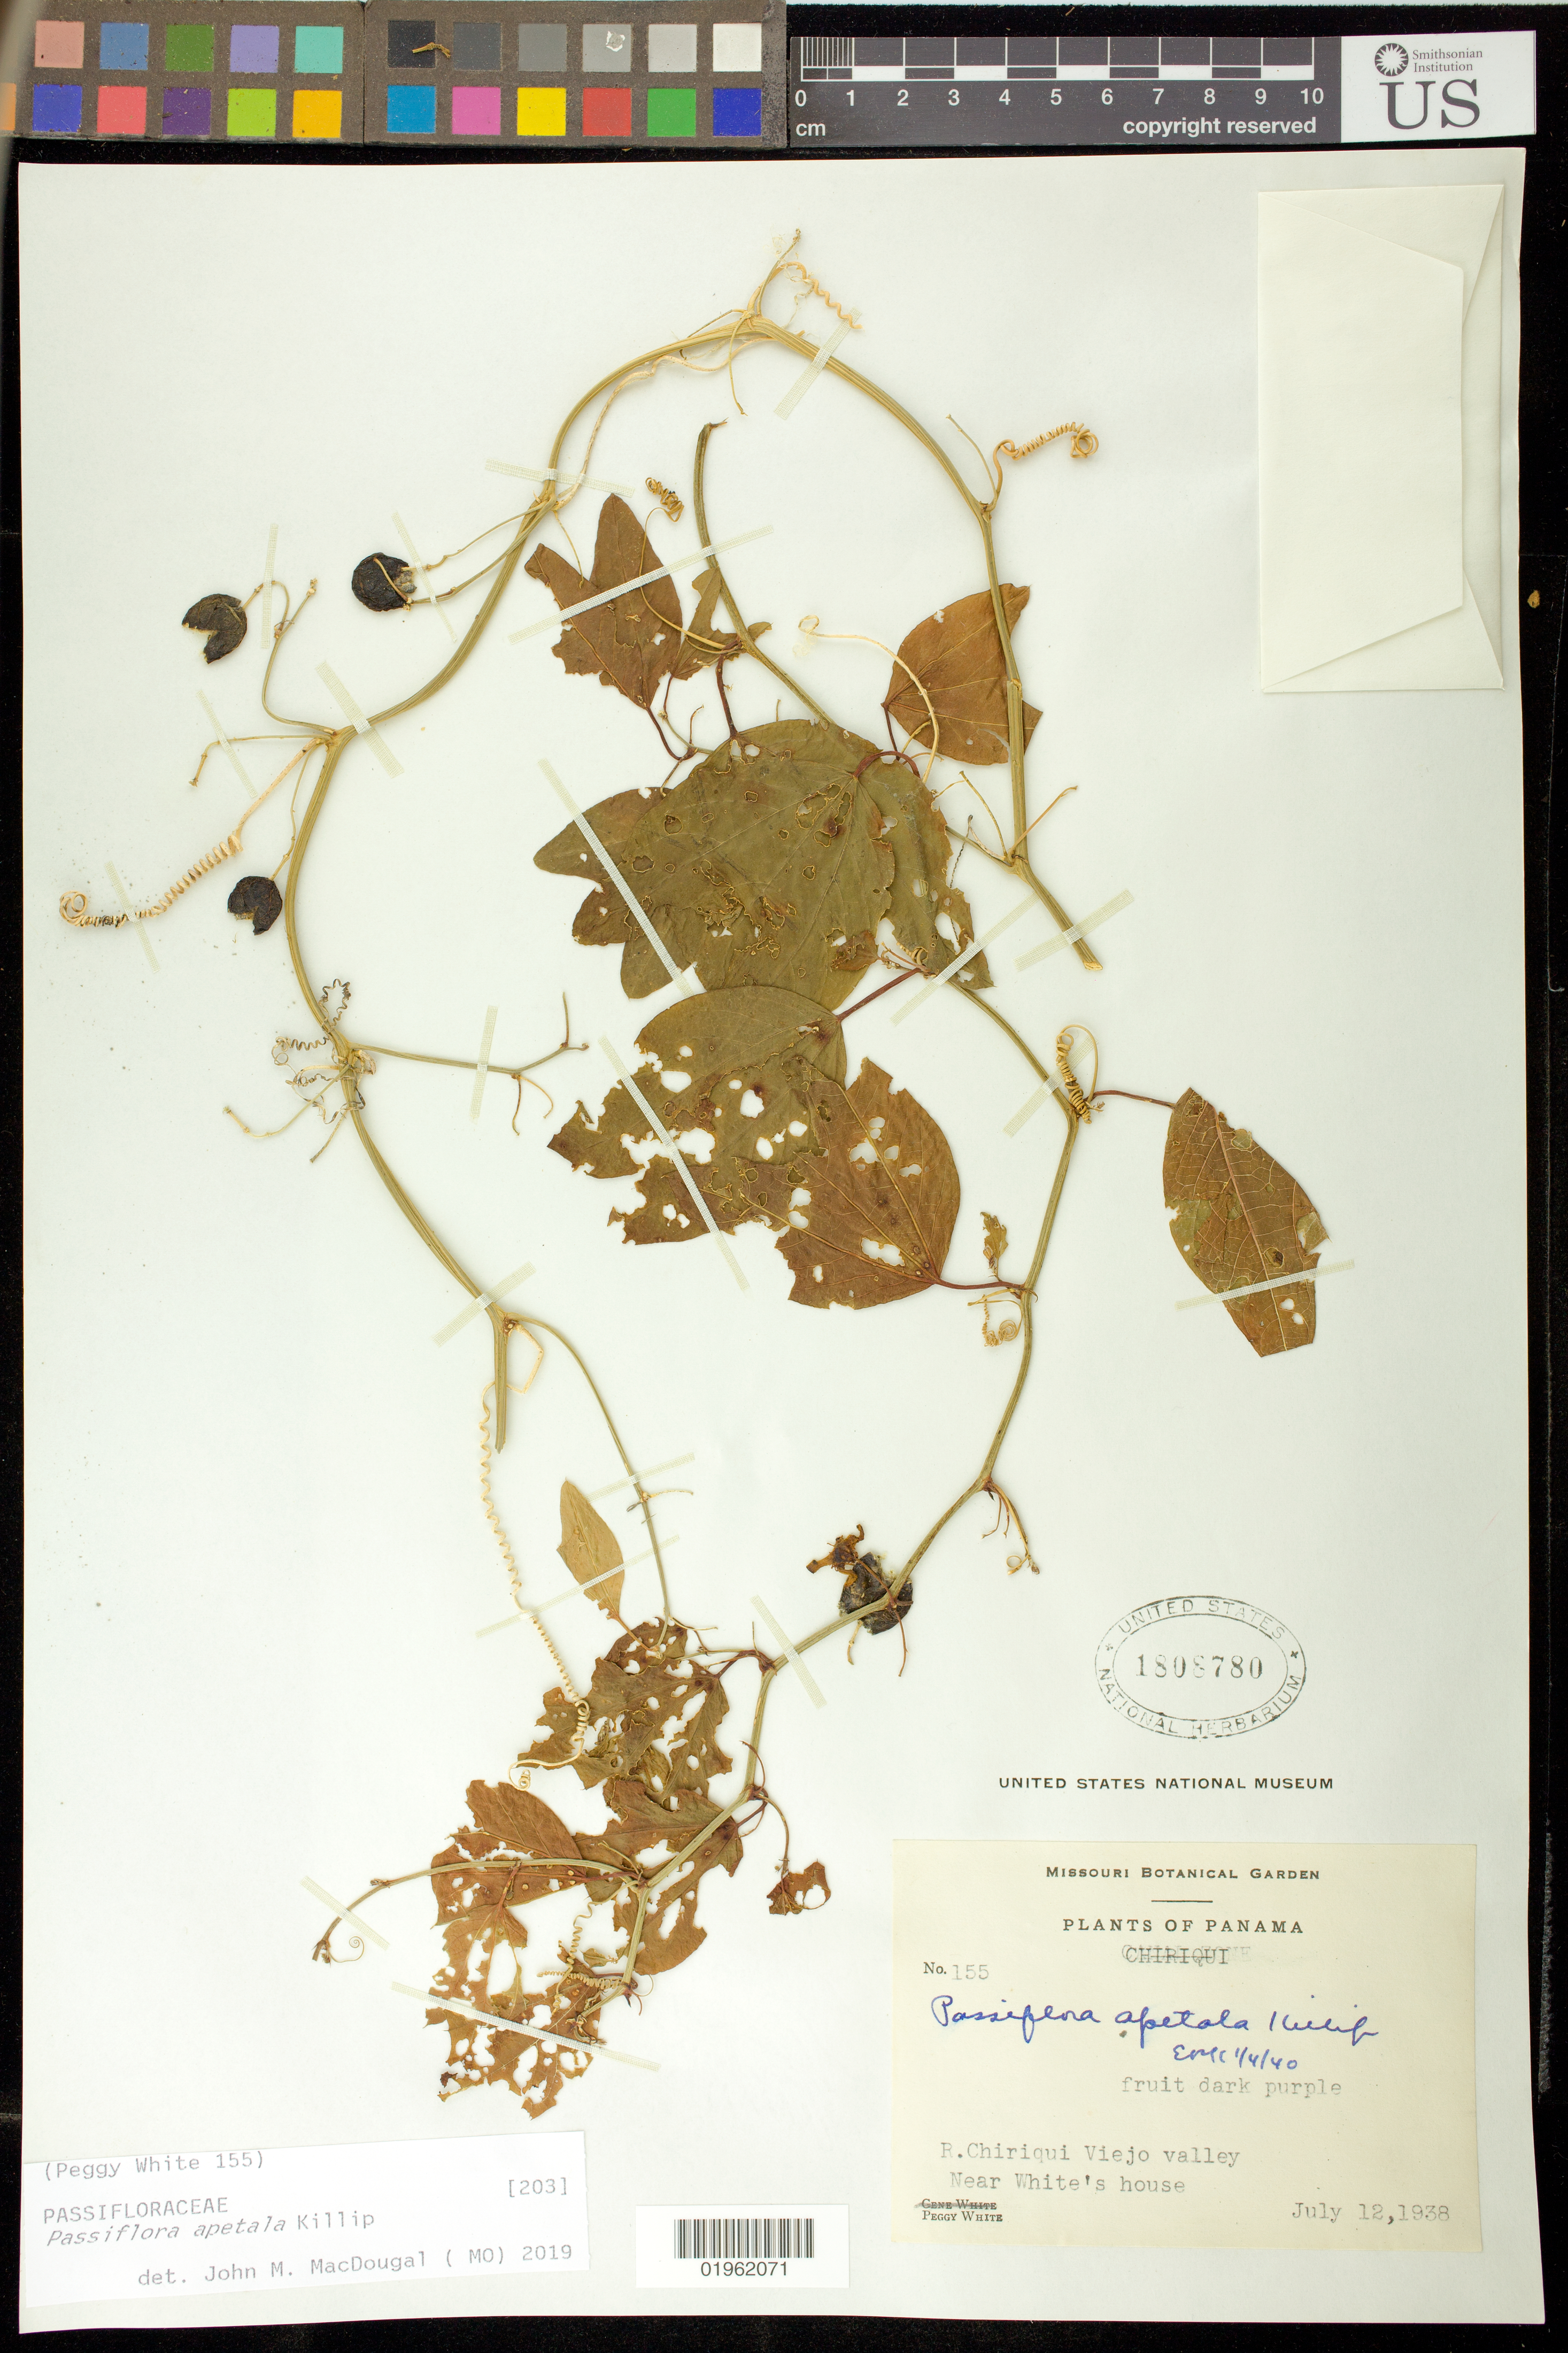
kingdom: Plantae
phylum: Tracheophyta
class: Magnoliopsida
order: Malpighiales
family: Passifloraceae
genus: Passiflora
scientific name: Passiflora apetala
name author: Killip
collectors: P. White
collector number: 155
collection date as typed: July 12, 1938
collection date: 1938-07-12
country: Panama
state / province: Chiriqui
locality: R. Chiriqui Viejo Valley. Near White's house.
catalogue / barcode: US 1808780